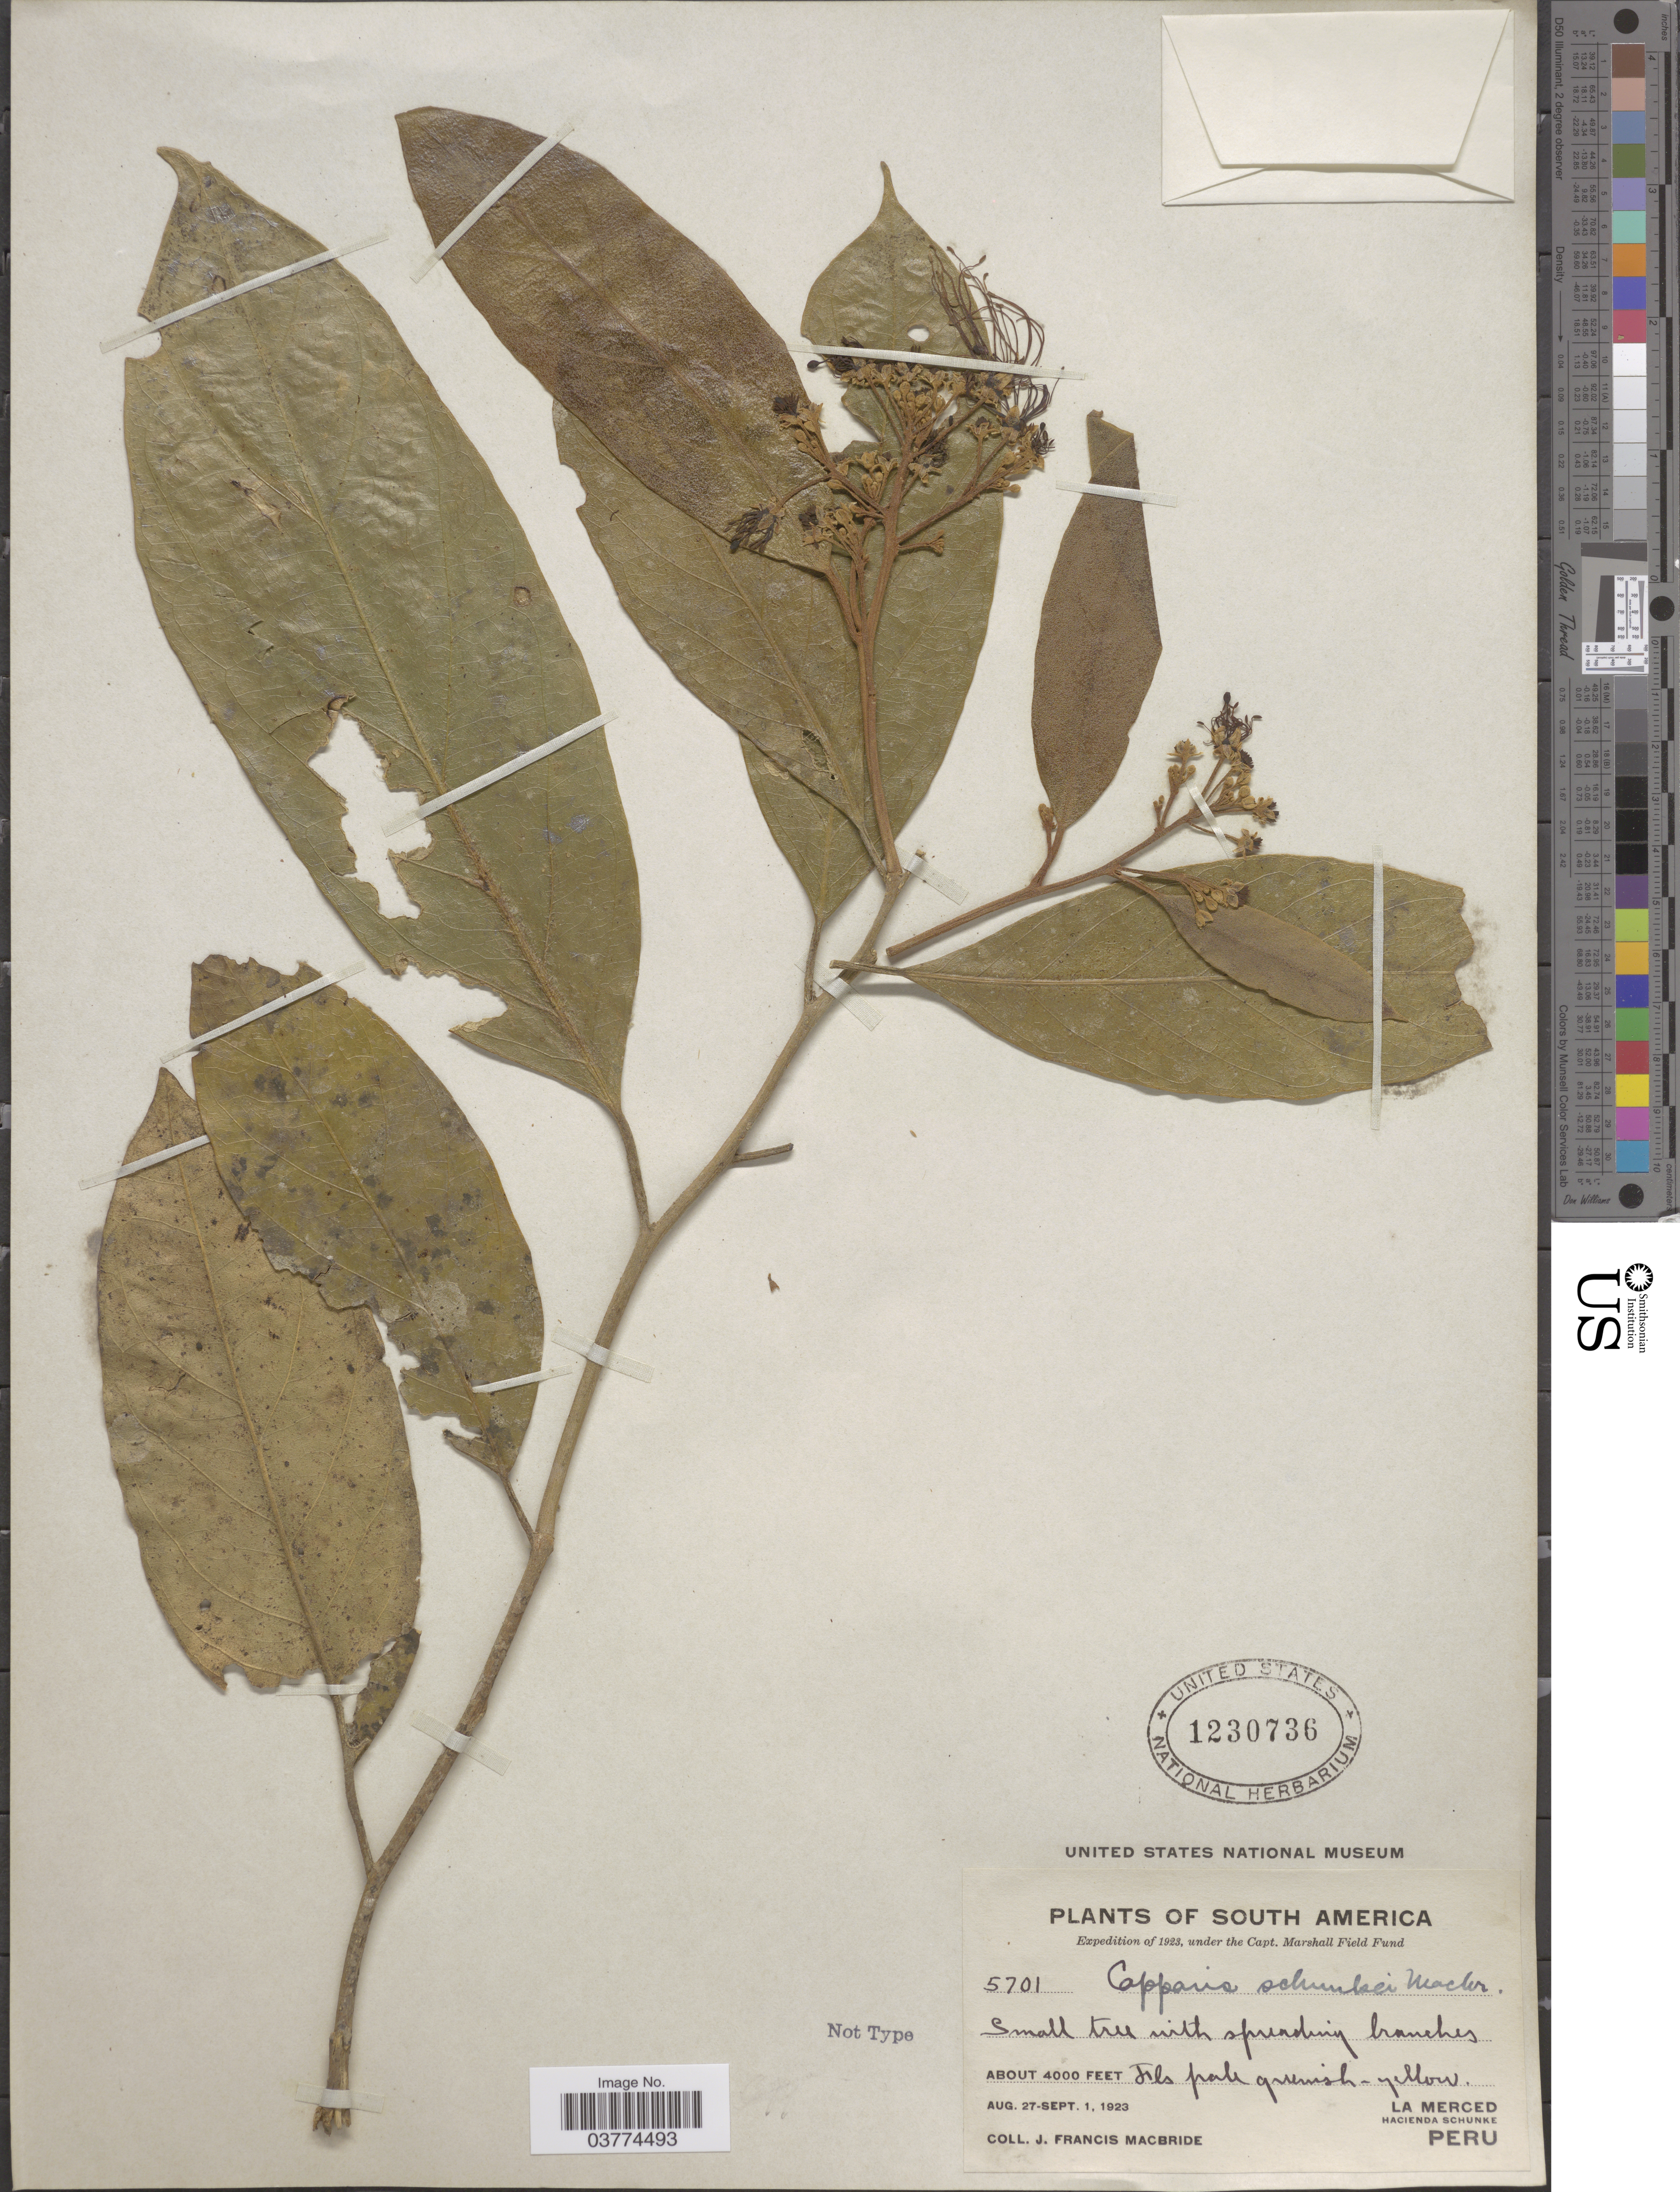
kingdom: Plantae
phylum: Tracheophyta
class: Magnoliopsida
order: Brassicales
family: Capparaceae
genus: Preslianthus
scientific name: Preslianthus pittieri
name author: (Standl.) Cornejo & Iltis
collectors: J. F. Macbride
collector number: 5701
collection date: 1923-08-27/1923-09-01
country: Peru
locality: La Merced. Hacienda Schunke.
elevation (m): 1219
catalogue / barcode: US 1230736